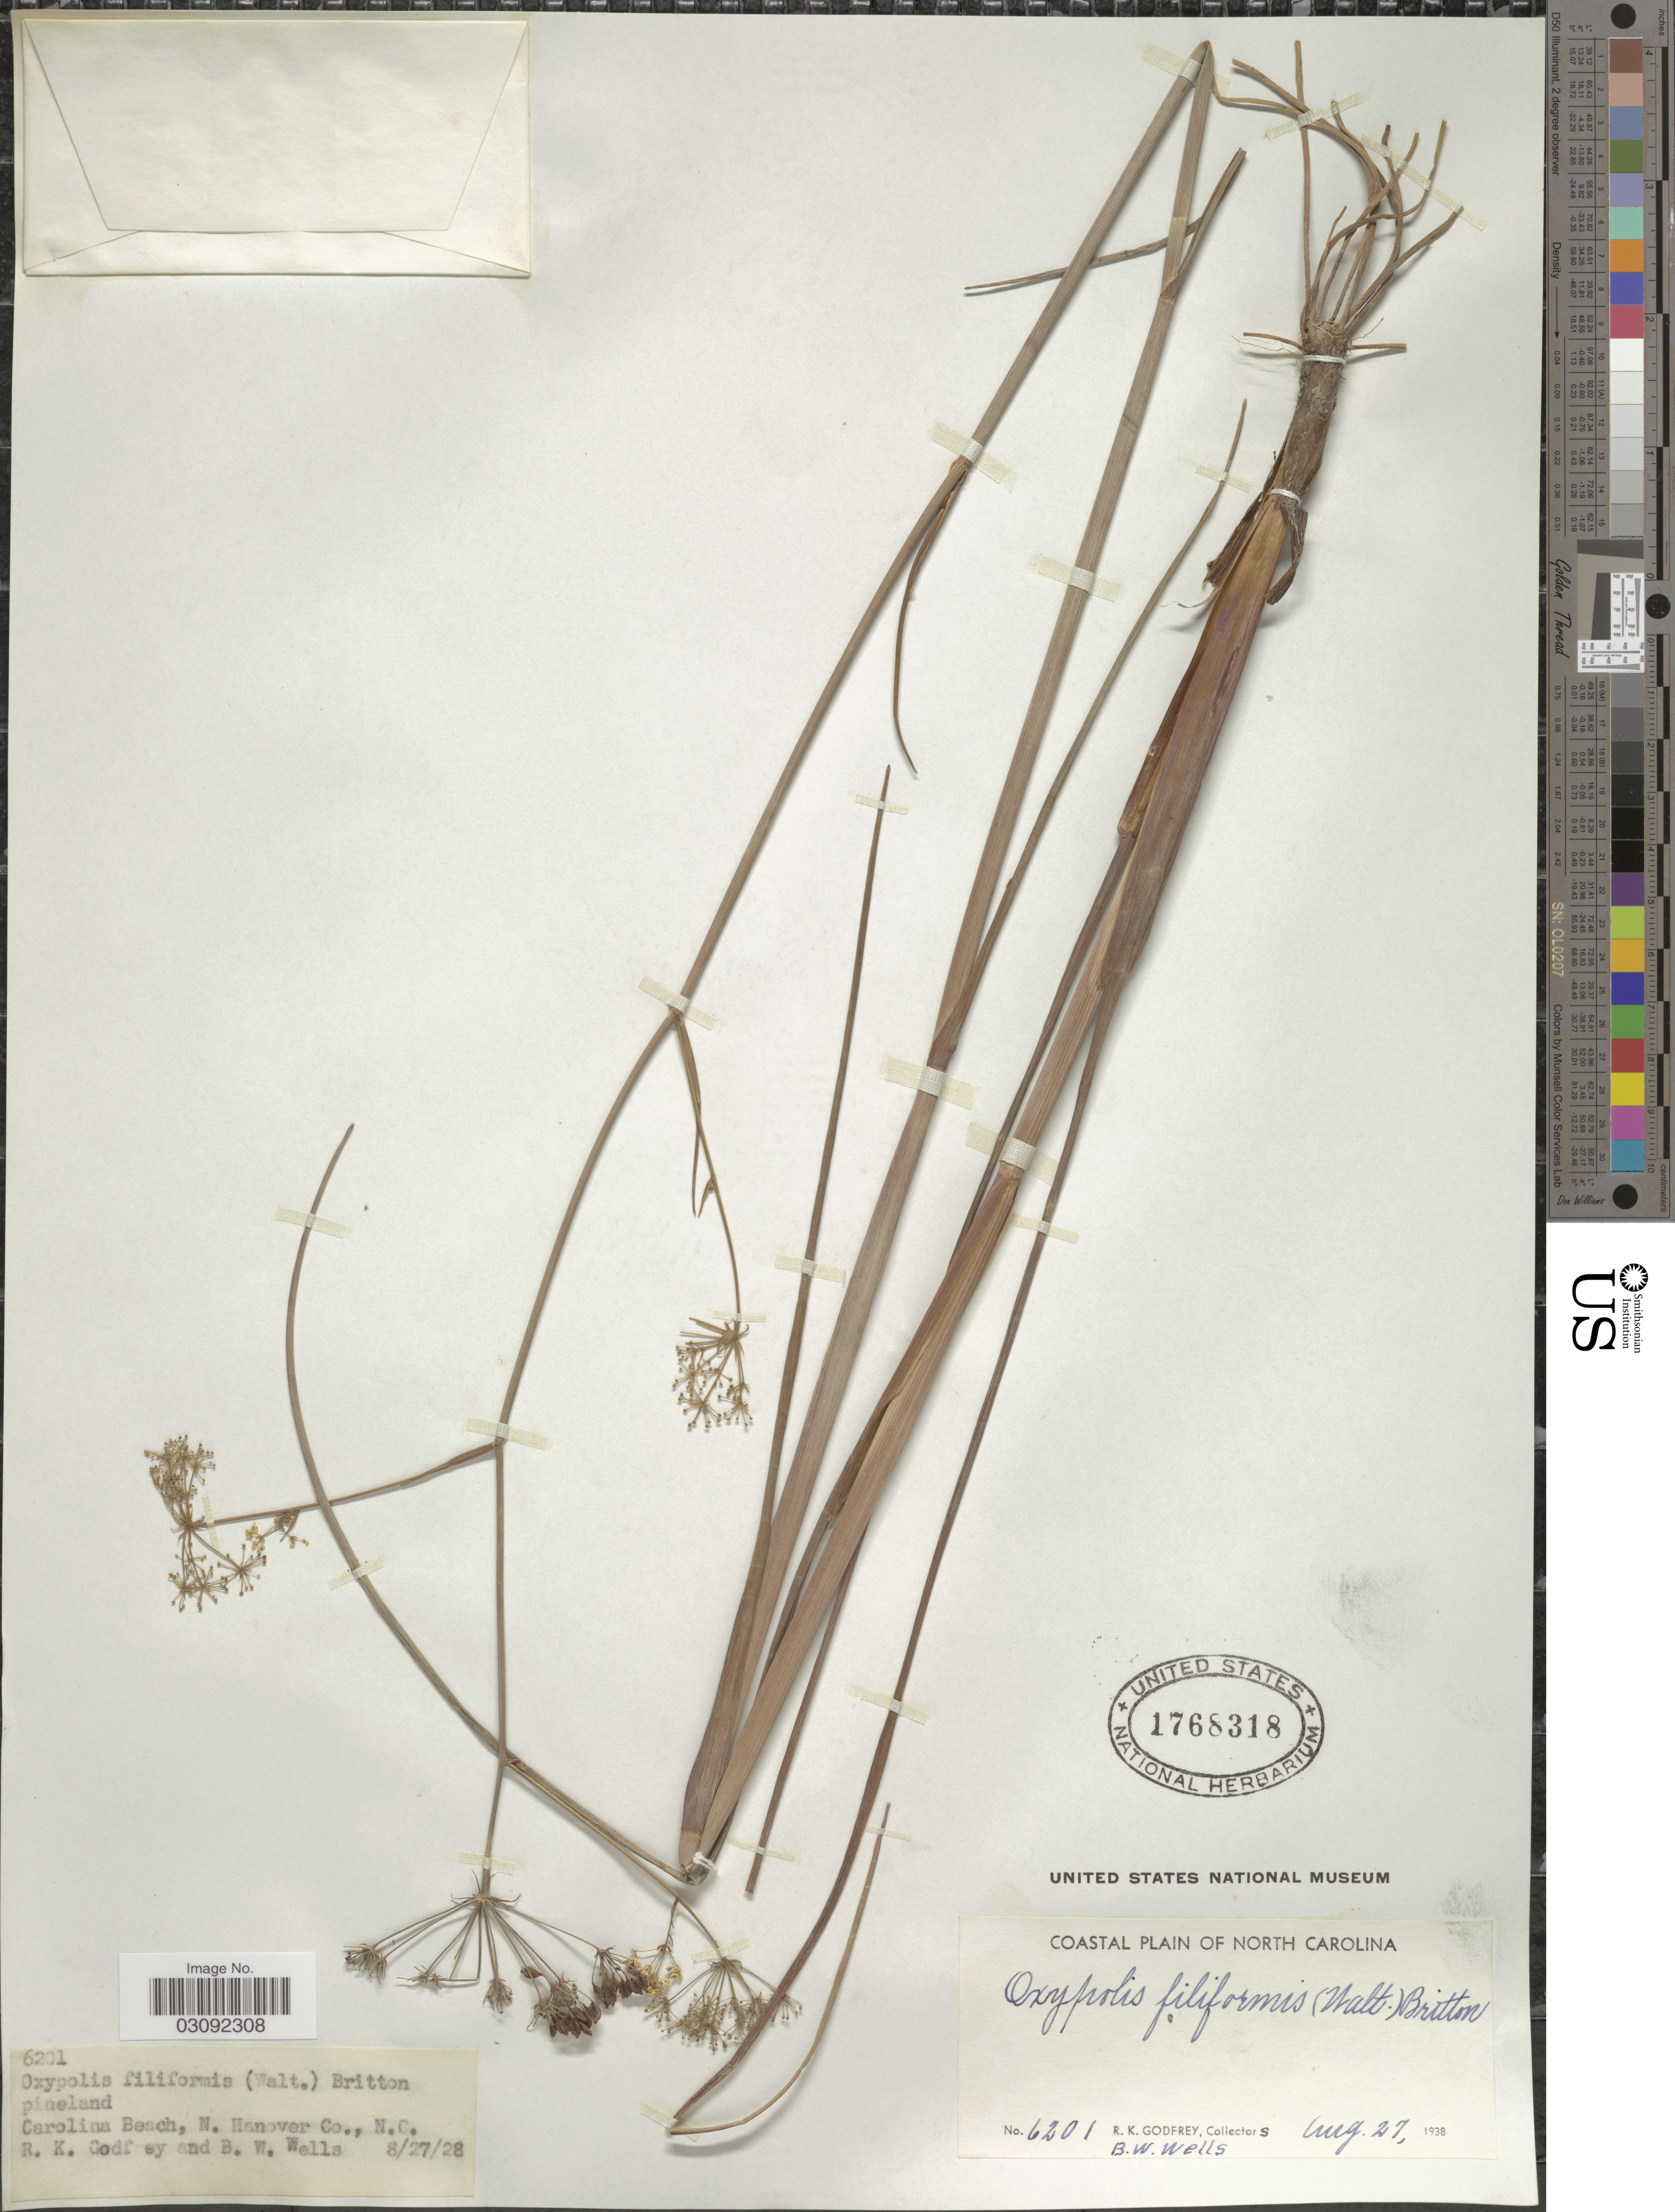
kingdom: Plantae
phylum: Tracheophyta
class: Magnoliopsida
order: Apiales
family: Apiaceae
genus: Oxypolis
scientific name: Oxypolis filiformis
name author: (Walter) Britton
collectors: R. K. Godfrey & B. Wells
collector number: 6201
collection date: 1928-08-27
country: United States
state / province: North Carolina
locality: Coastal Plain. Carolina Beach, N. Hanover Co.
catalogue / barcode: US 1768318